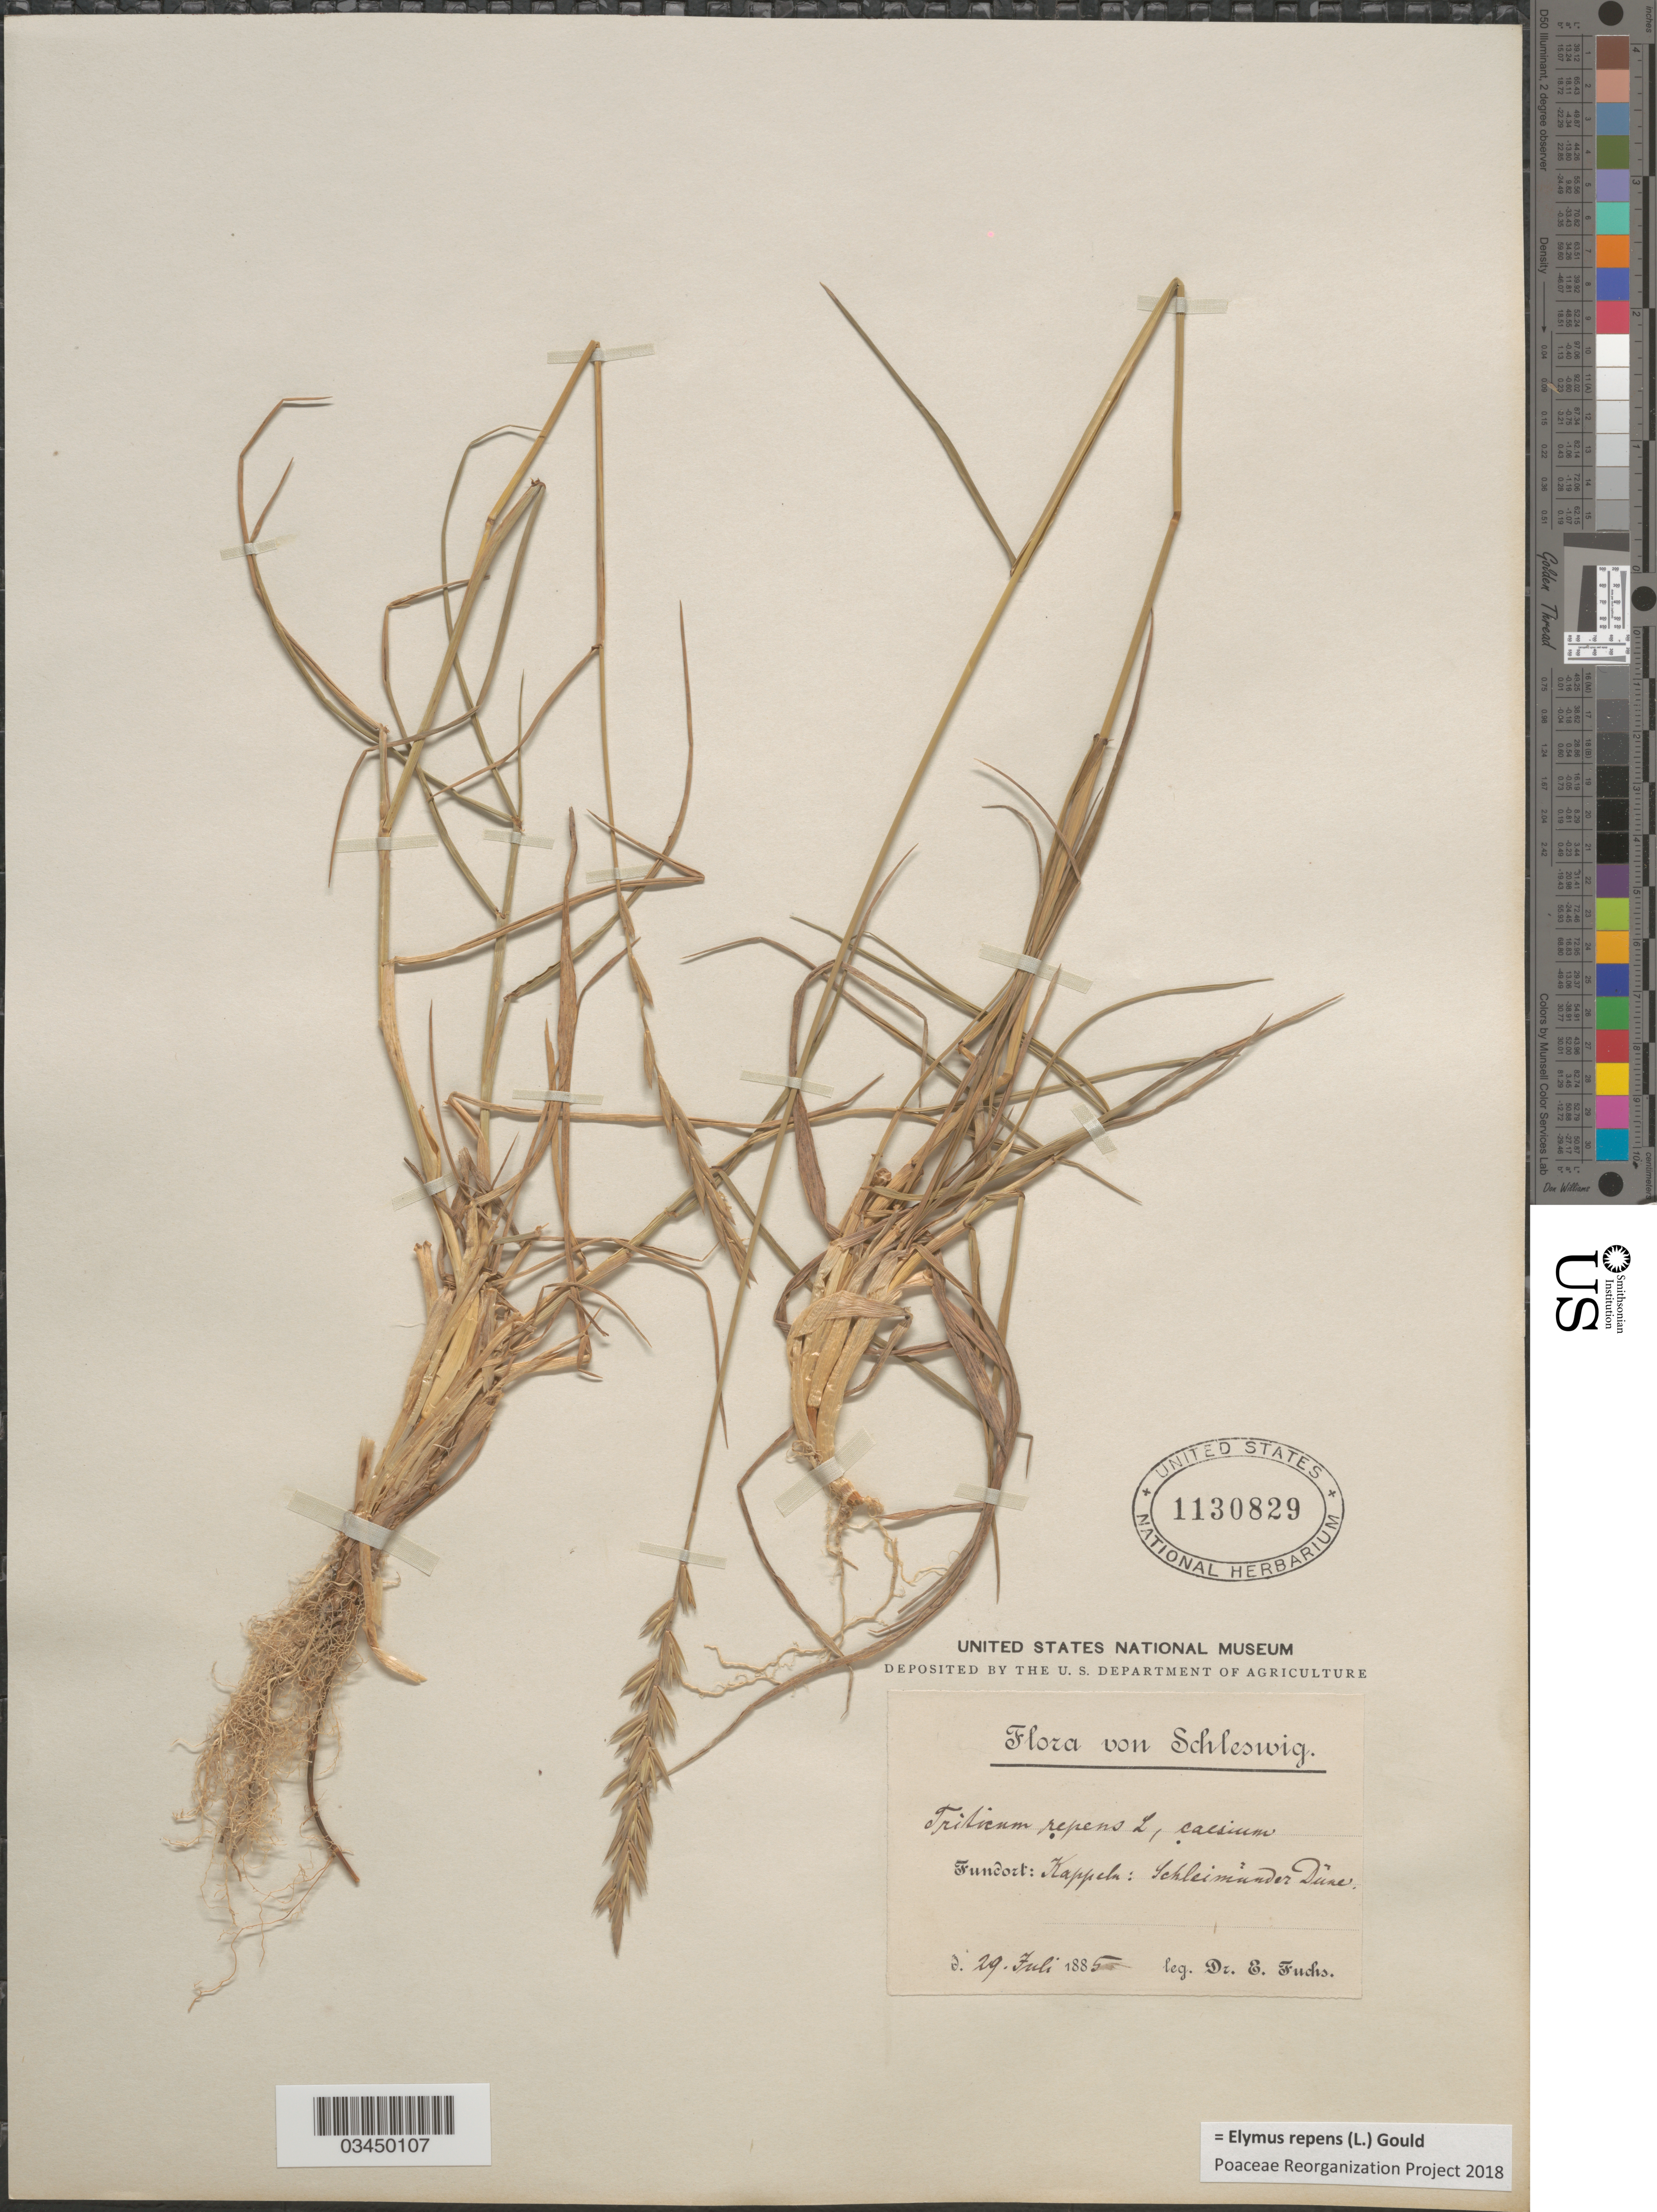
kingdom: Plantae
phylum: Tracheophyta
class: Liliopsida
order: Poales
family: Poaceae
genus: Elymus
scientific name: Elymus repens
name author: (L.) Gould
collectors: E. Fuchs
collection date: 1885-07-29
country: Germany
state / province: Schleswig-Holstein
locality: Schleswig. Kappeln: Schleimünder Düne.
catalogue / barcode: US 1130829